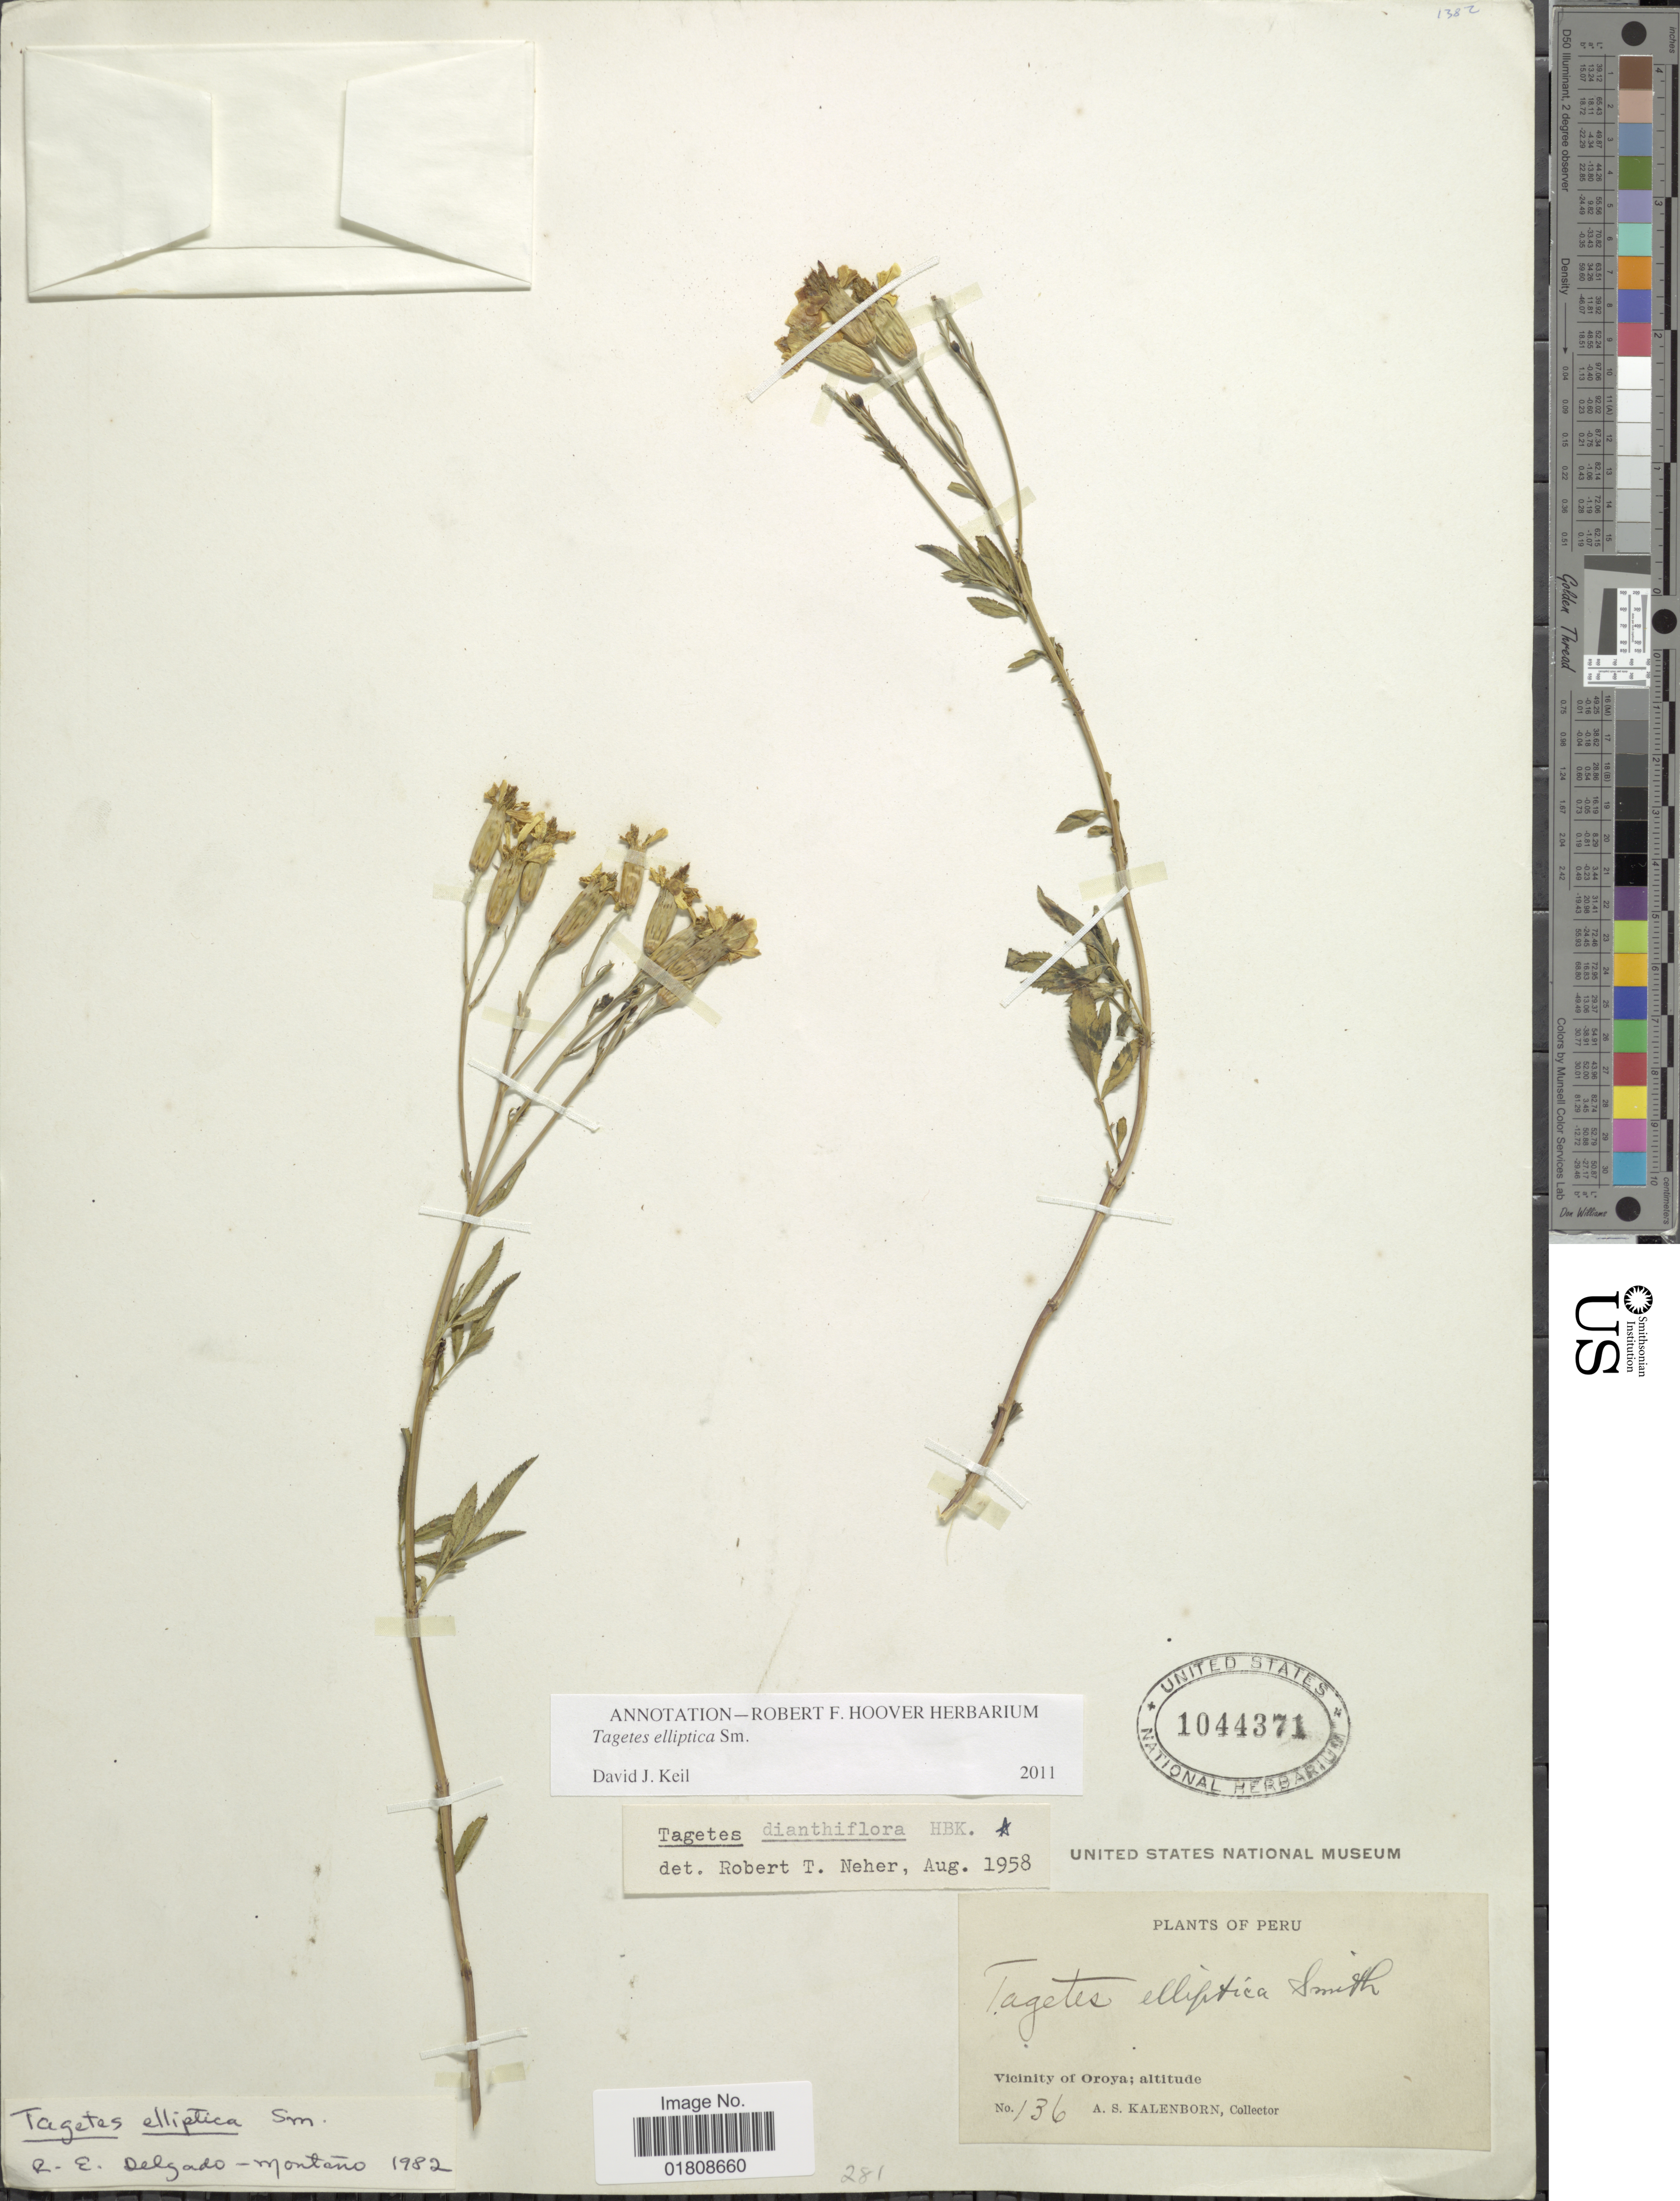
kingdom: Plantae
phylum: Tracheophyta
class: Magnoliopsida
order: Asterales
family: Asteraceae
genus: Tagetes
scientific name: Tagetes elliptica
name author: Sm. in Rees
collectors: A. Kalenborn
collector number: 136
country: Peru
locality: Vicinity of Oroya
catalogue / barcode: US 1044371